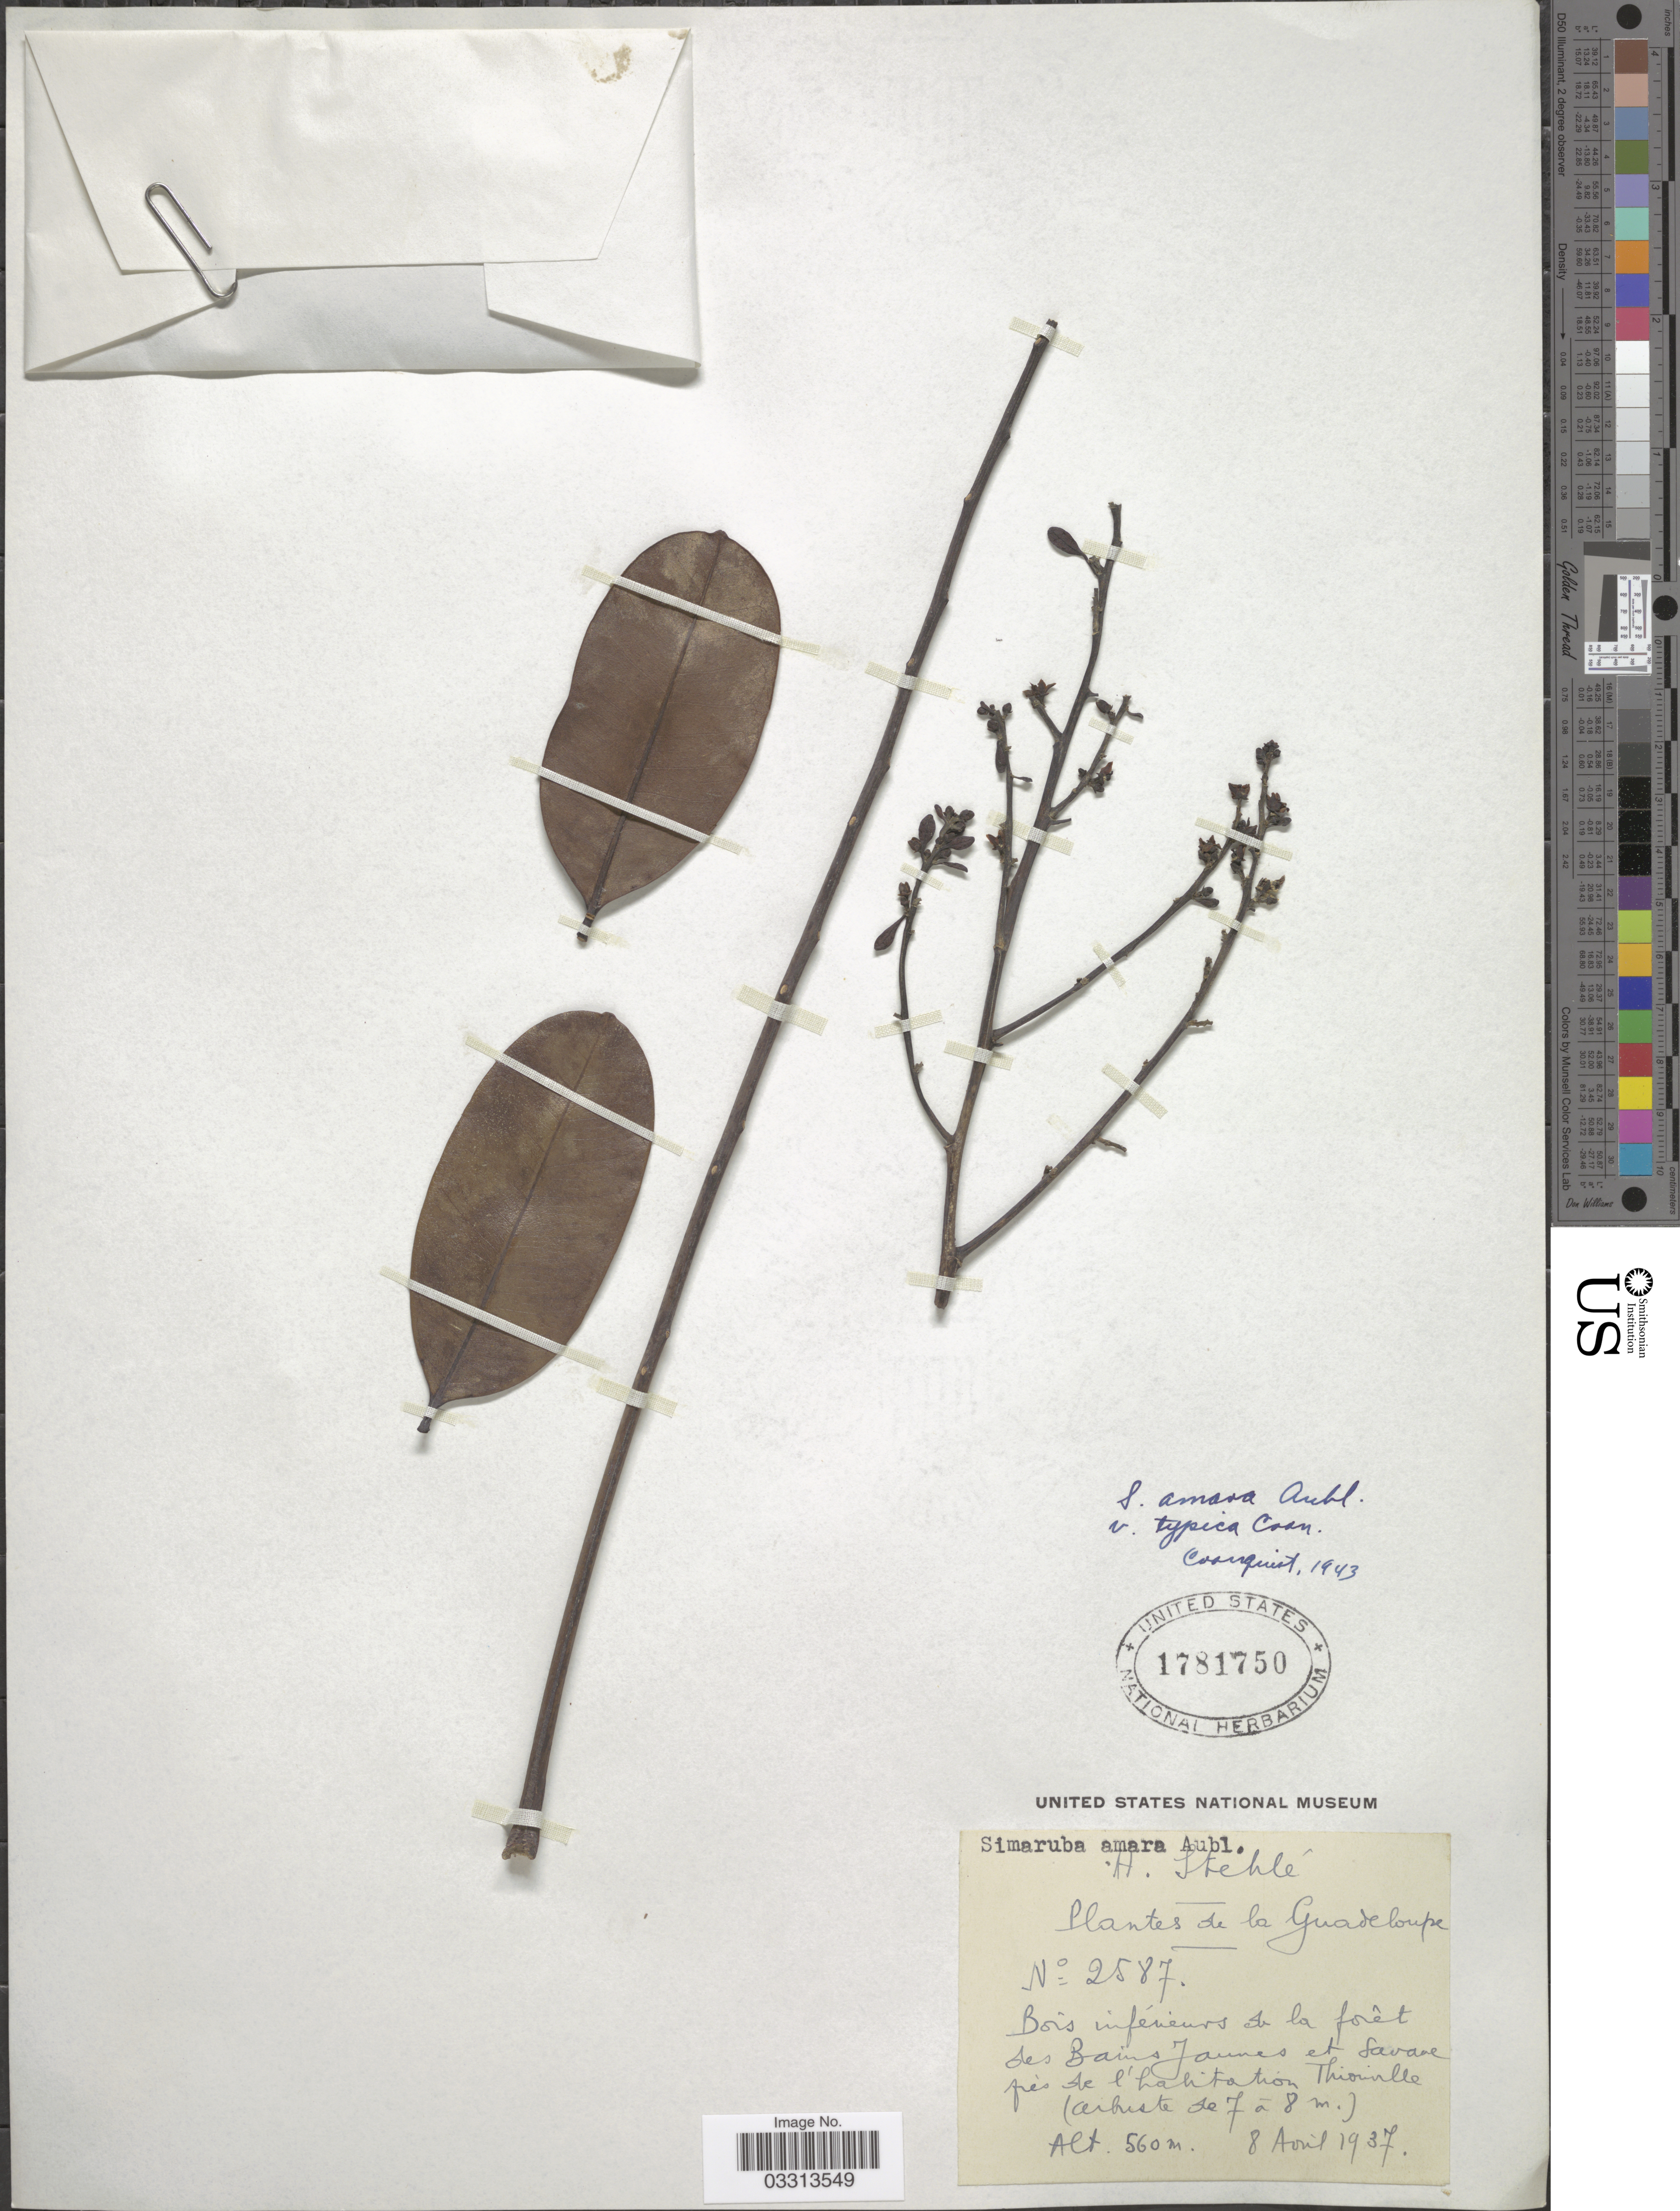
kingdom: Plantae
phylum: Tracheophyta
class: Magnoliopsida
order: Sapindales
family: Simaroubaceae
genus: Simarouba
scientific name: Simarouba amara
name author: Aubl.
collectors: H. Stehlé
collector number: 258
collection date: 1937-04-08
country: Guadeloupe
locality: Bois inférieurs de la forêt des Bains Jaunes et Savane prés de l'habitation Thiouville.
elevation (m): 560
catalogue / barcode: US 1781750